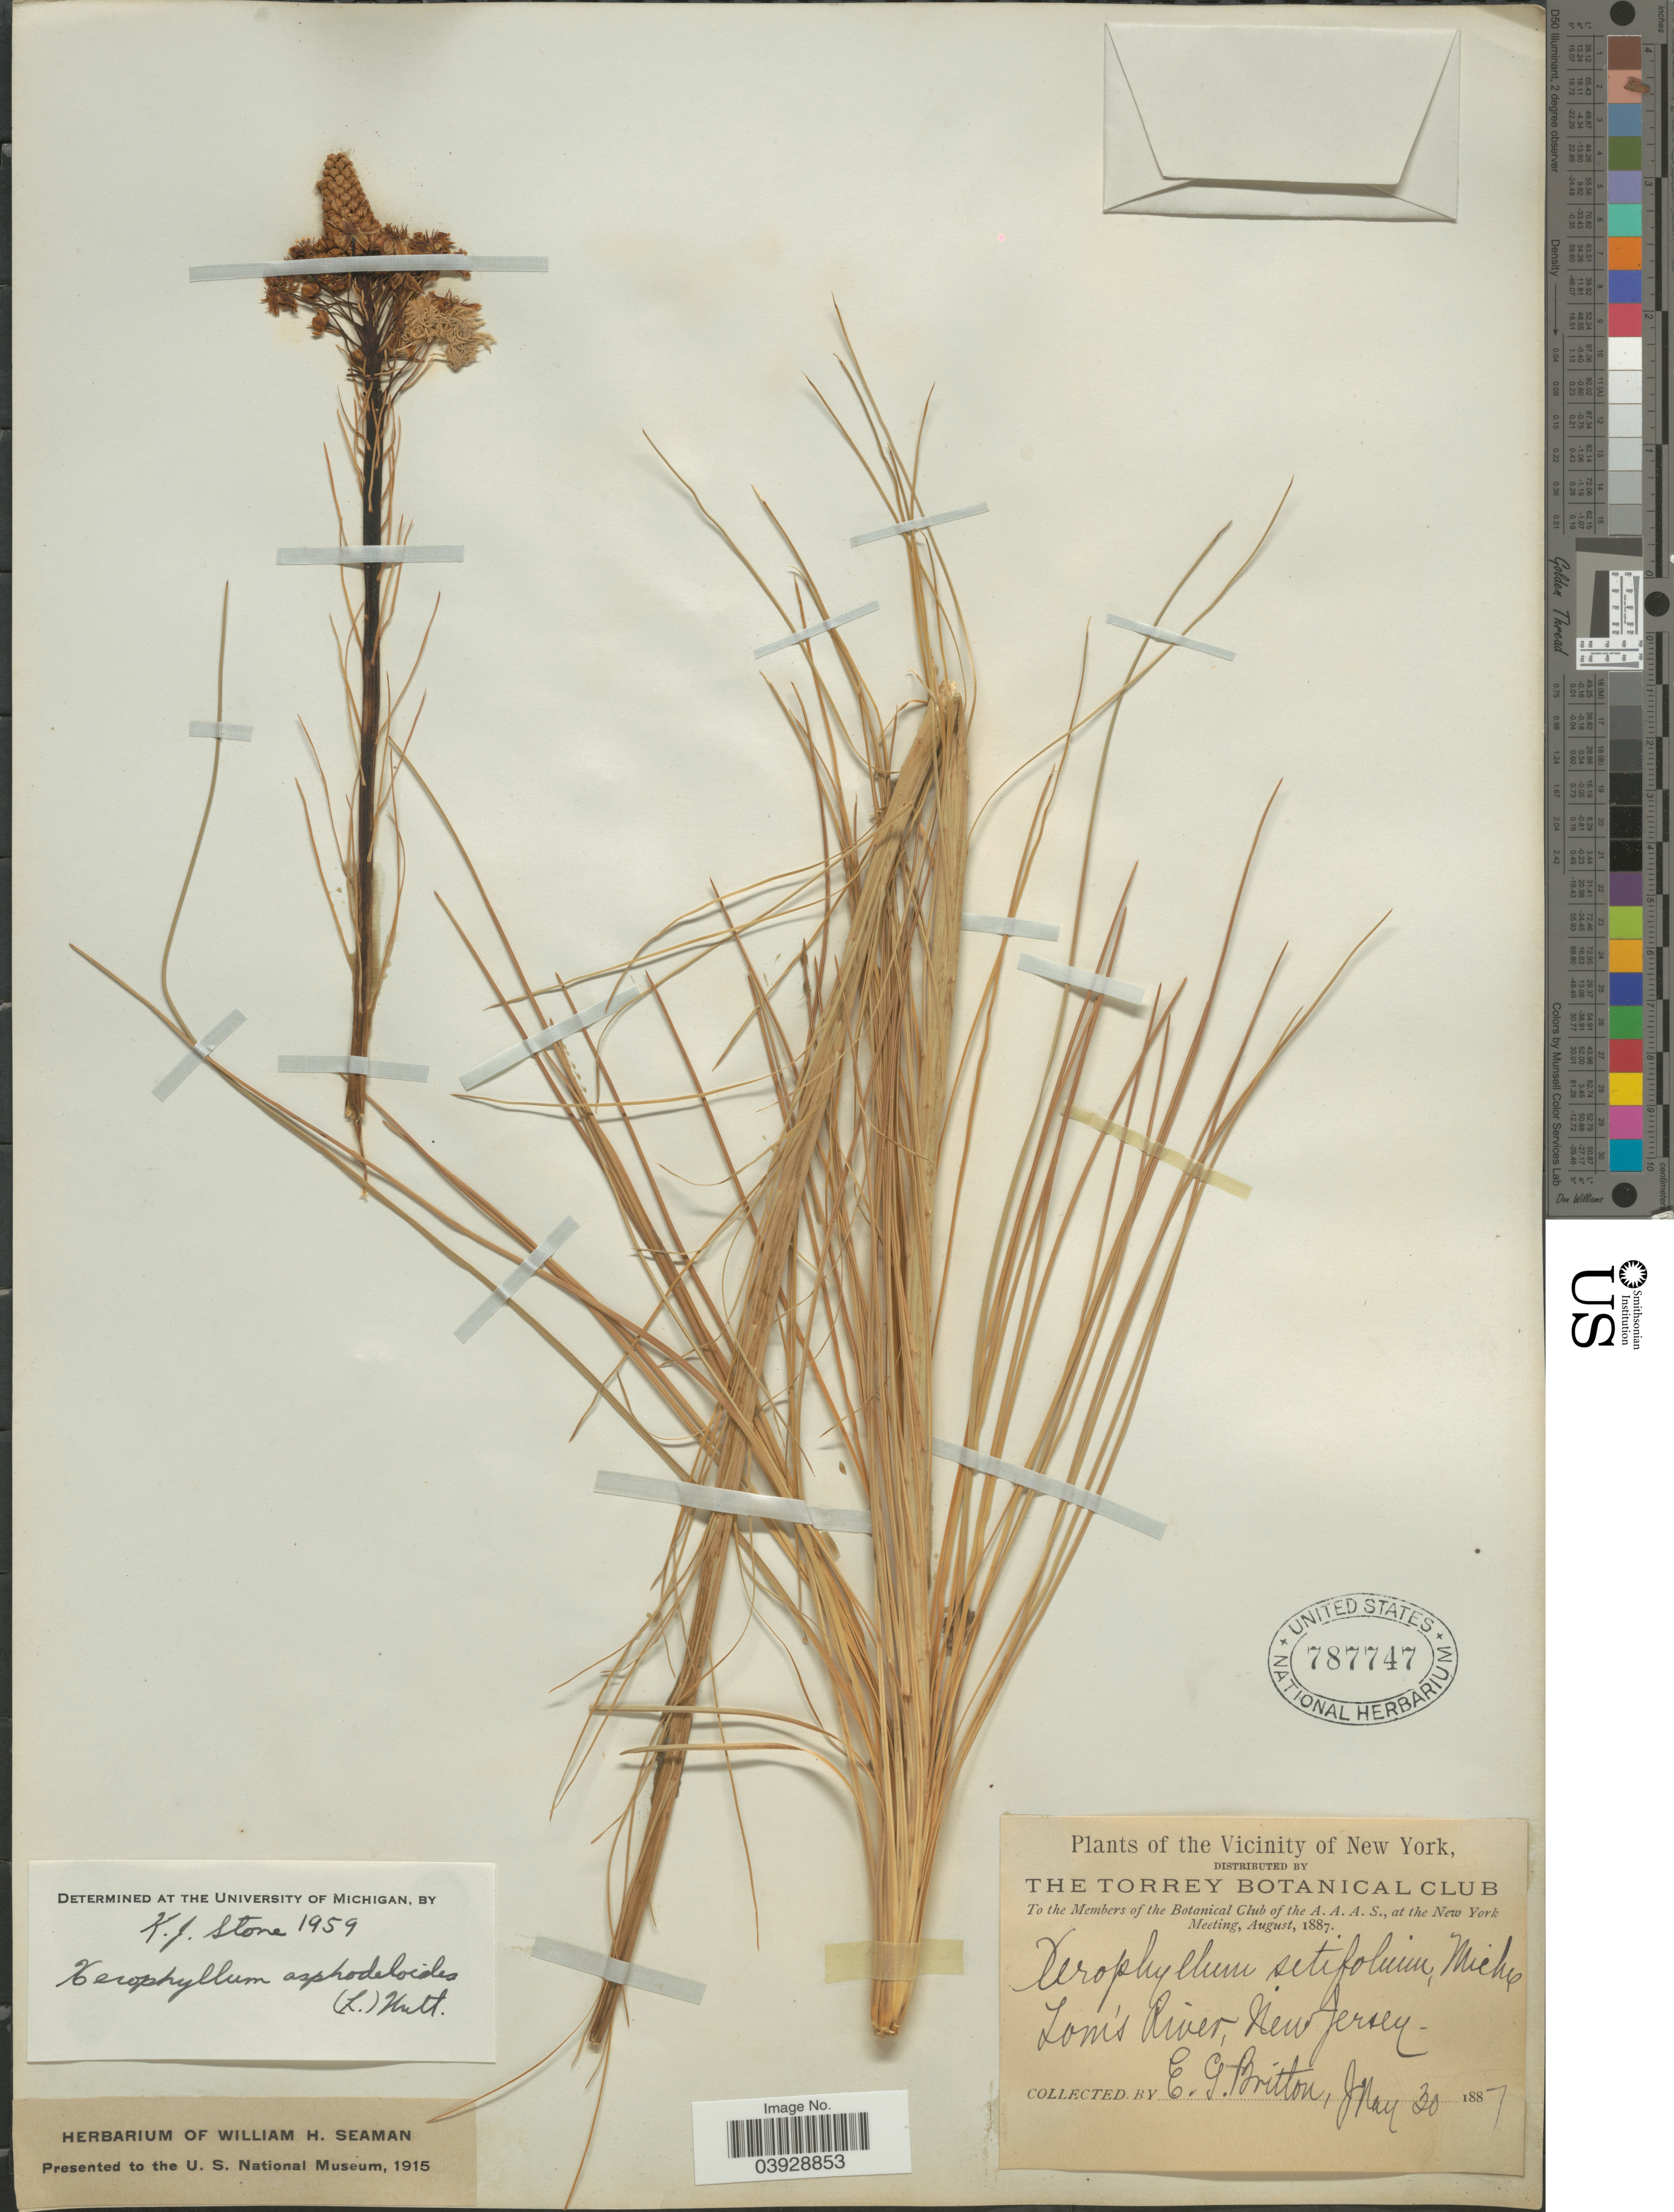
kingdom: Plantae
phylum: Tracheophyta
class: Liliopsida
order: Liliales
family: Melanthiaceae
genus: Xerophyllum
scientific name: Xerophyllum asphodeloides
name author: (L.) Nutt.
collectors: E. G. Britton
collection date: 1887-05-30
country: United States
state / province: New Jersey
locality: The Vicinity of New York. Tom's River.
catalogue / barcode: US 787747